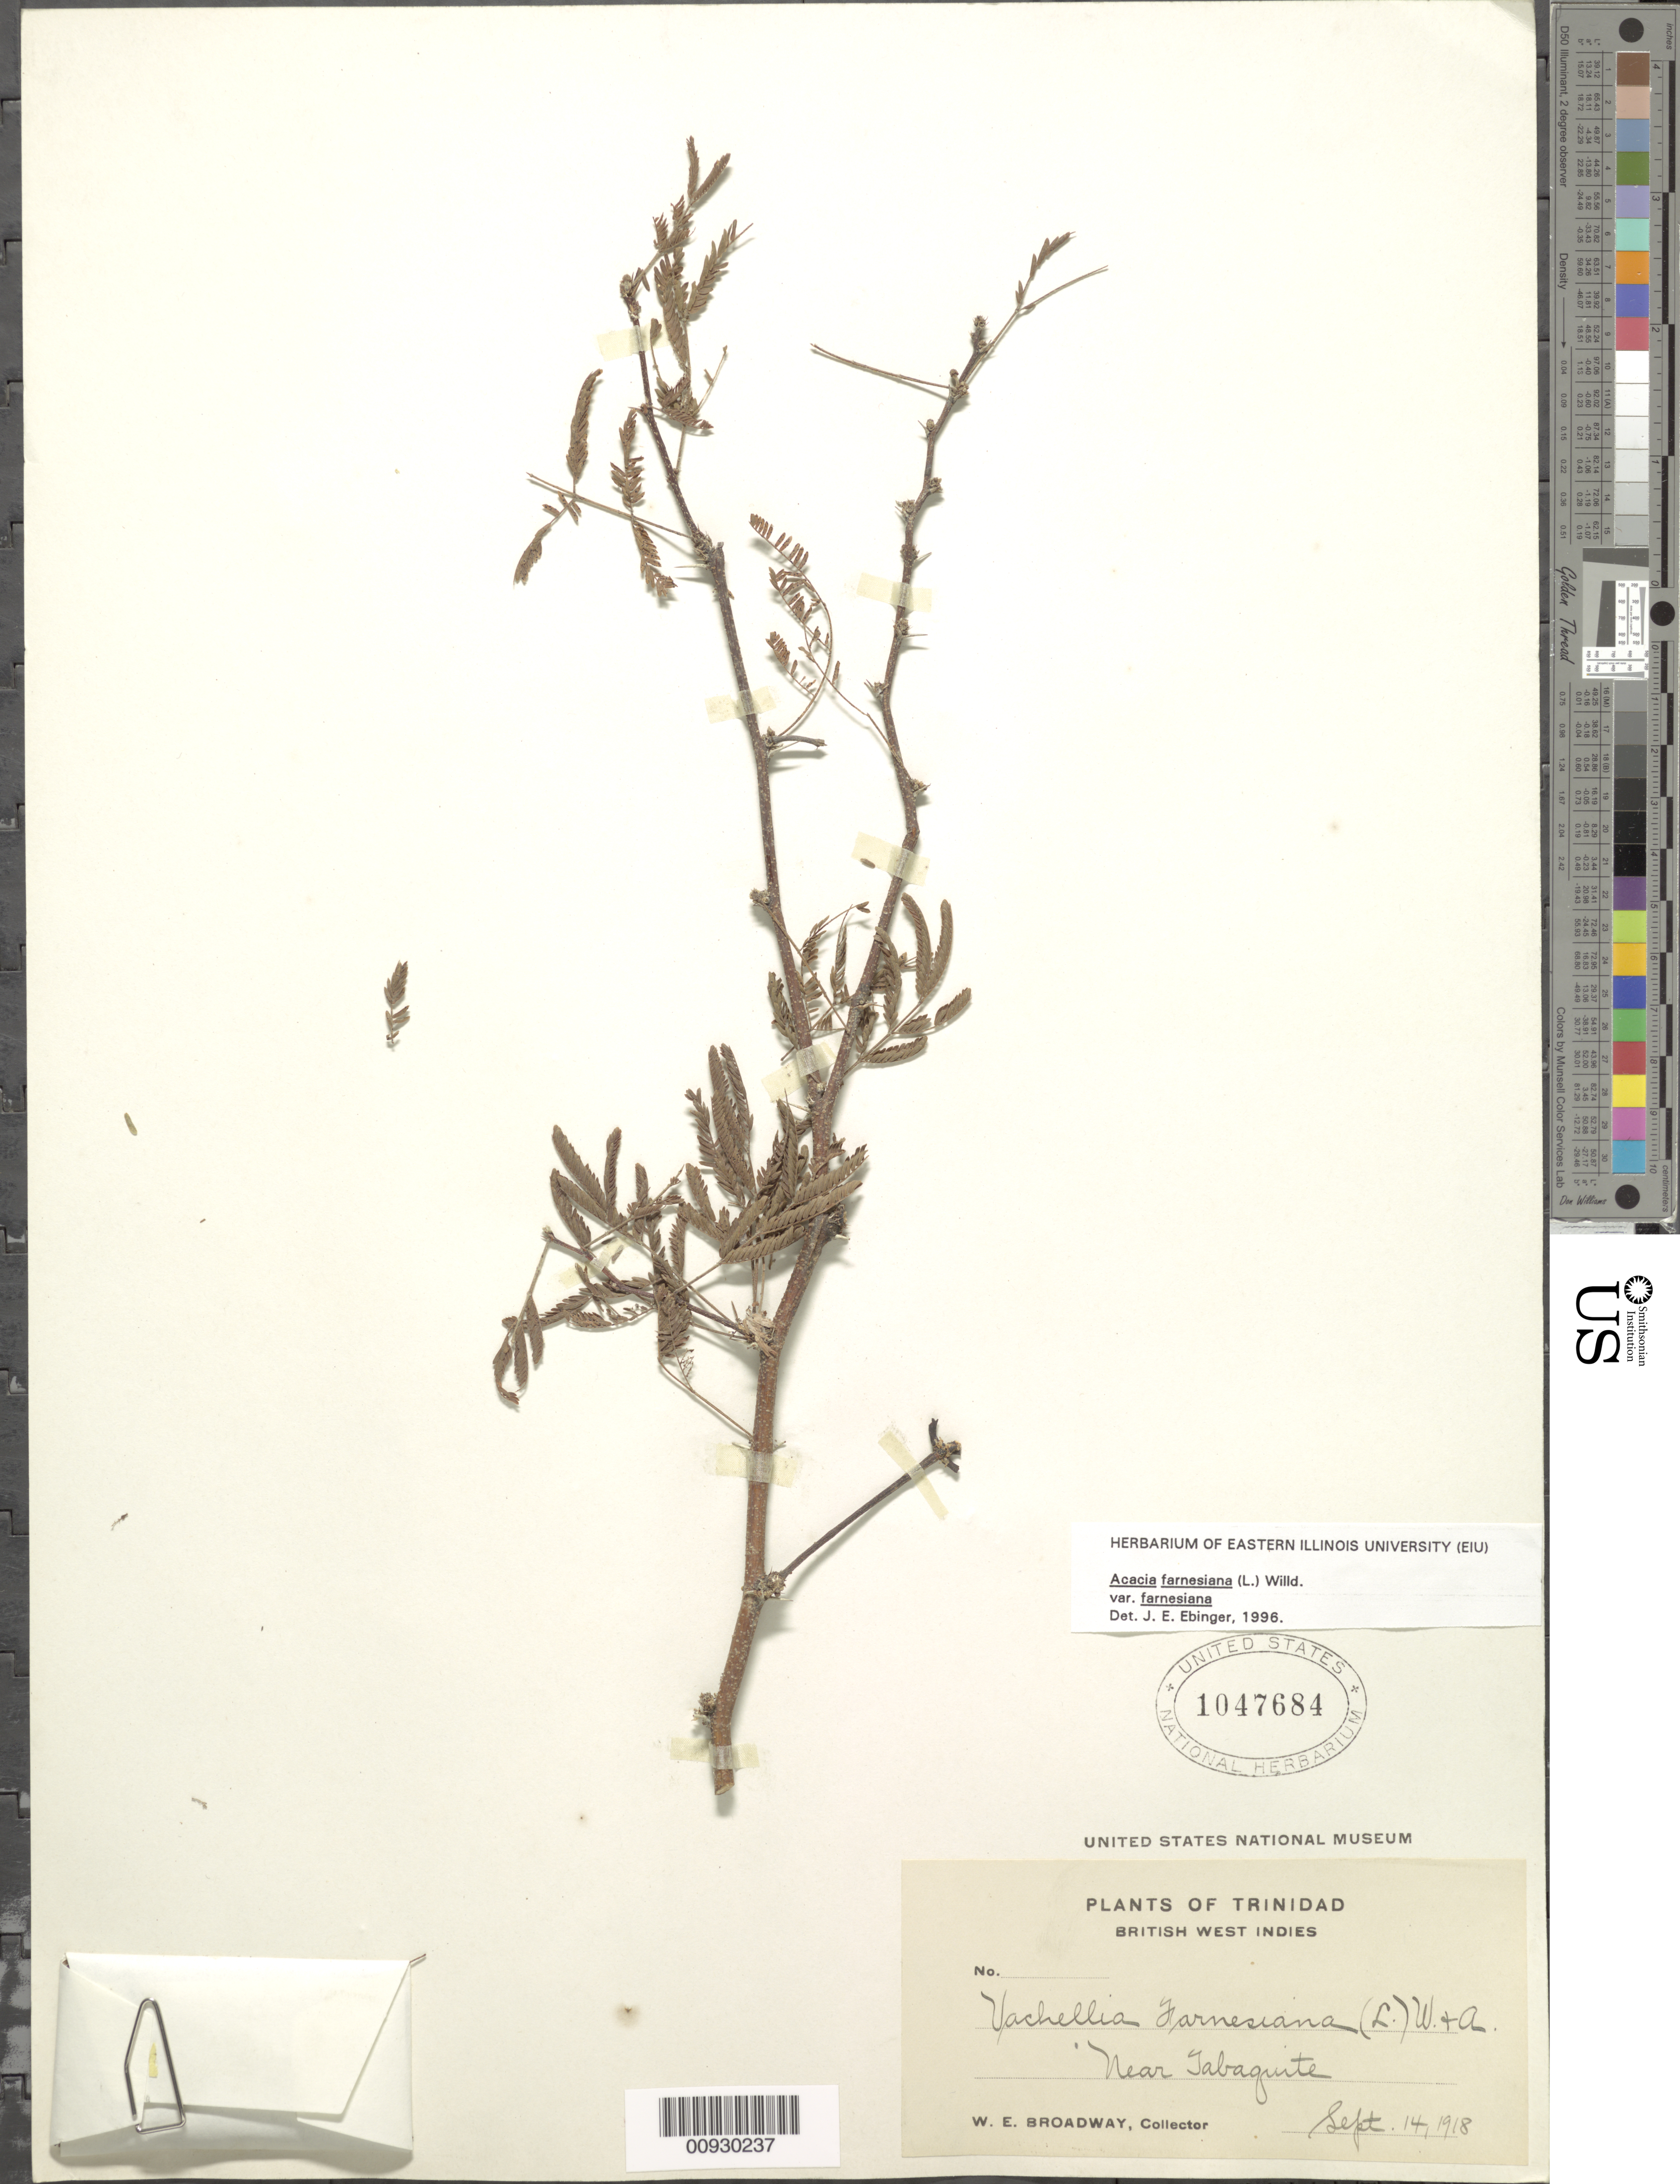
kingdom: Plantae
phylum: Tracheophyta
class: Magnoliopsida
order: Fabales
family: Fabaceae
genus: Vachellia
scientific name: Vachellia farnesiana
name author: (L.) Wight & Arn.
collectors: W. E. Broadway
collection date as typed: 14 Sep 1918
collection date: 1918-09-14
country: Trinidad and Tobago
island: Trinidad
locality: Near Tabaguite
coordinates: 0 N, 0 E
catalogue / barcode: US 1047684